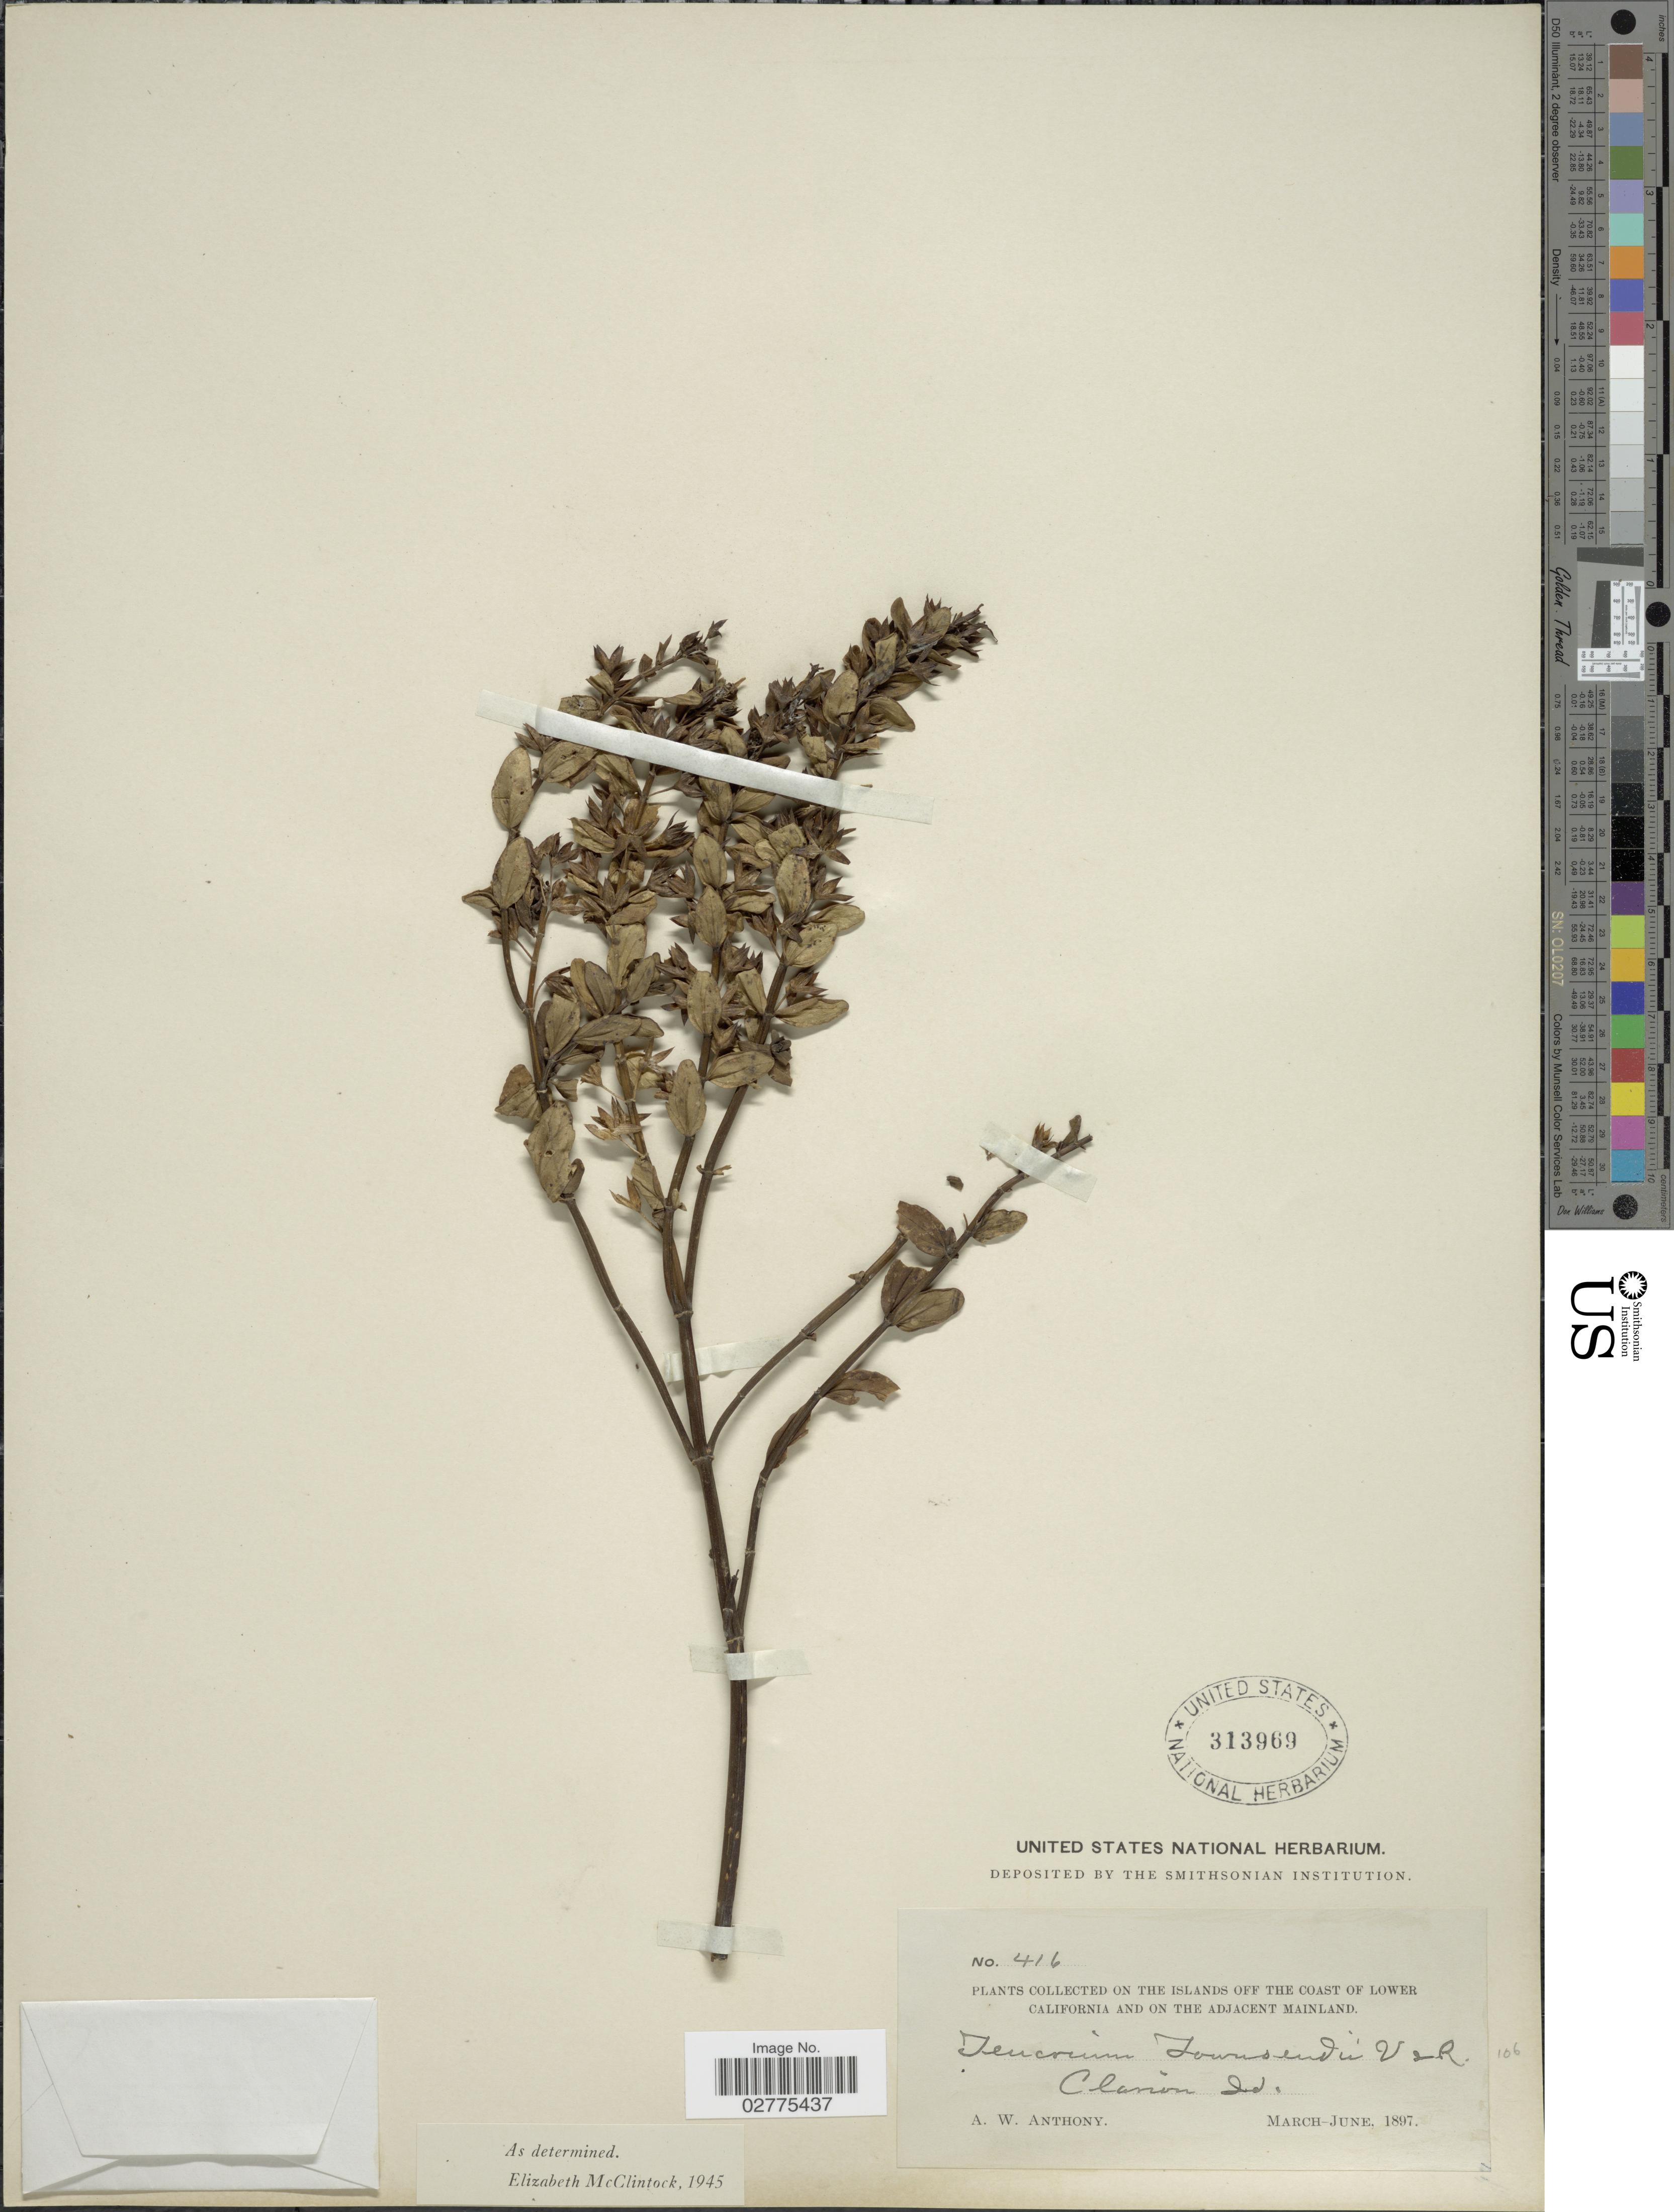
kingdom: Plantae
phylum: Tracheophyta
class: Magnoliopsida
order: Lamiales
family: Lamiaceae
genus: Teucrium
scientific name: Teucrium townsendii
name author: Vasey & Rose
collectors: A. W. Anthony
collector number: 416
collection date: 1897-03/1897-06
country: Mexico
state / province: Colima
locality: On the Islands off the coast of Lower California and on the adjacent mainland, Clarion Id.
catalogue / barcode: US 313969